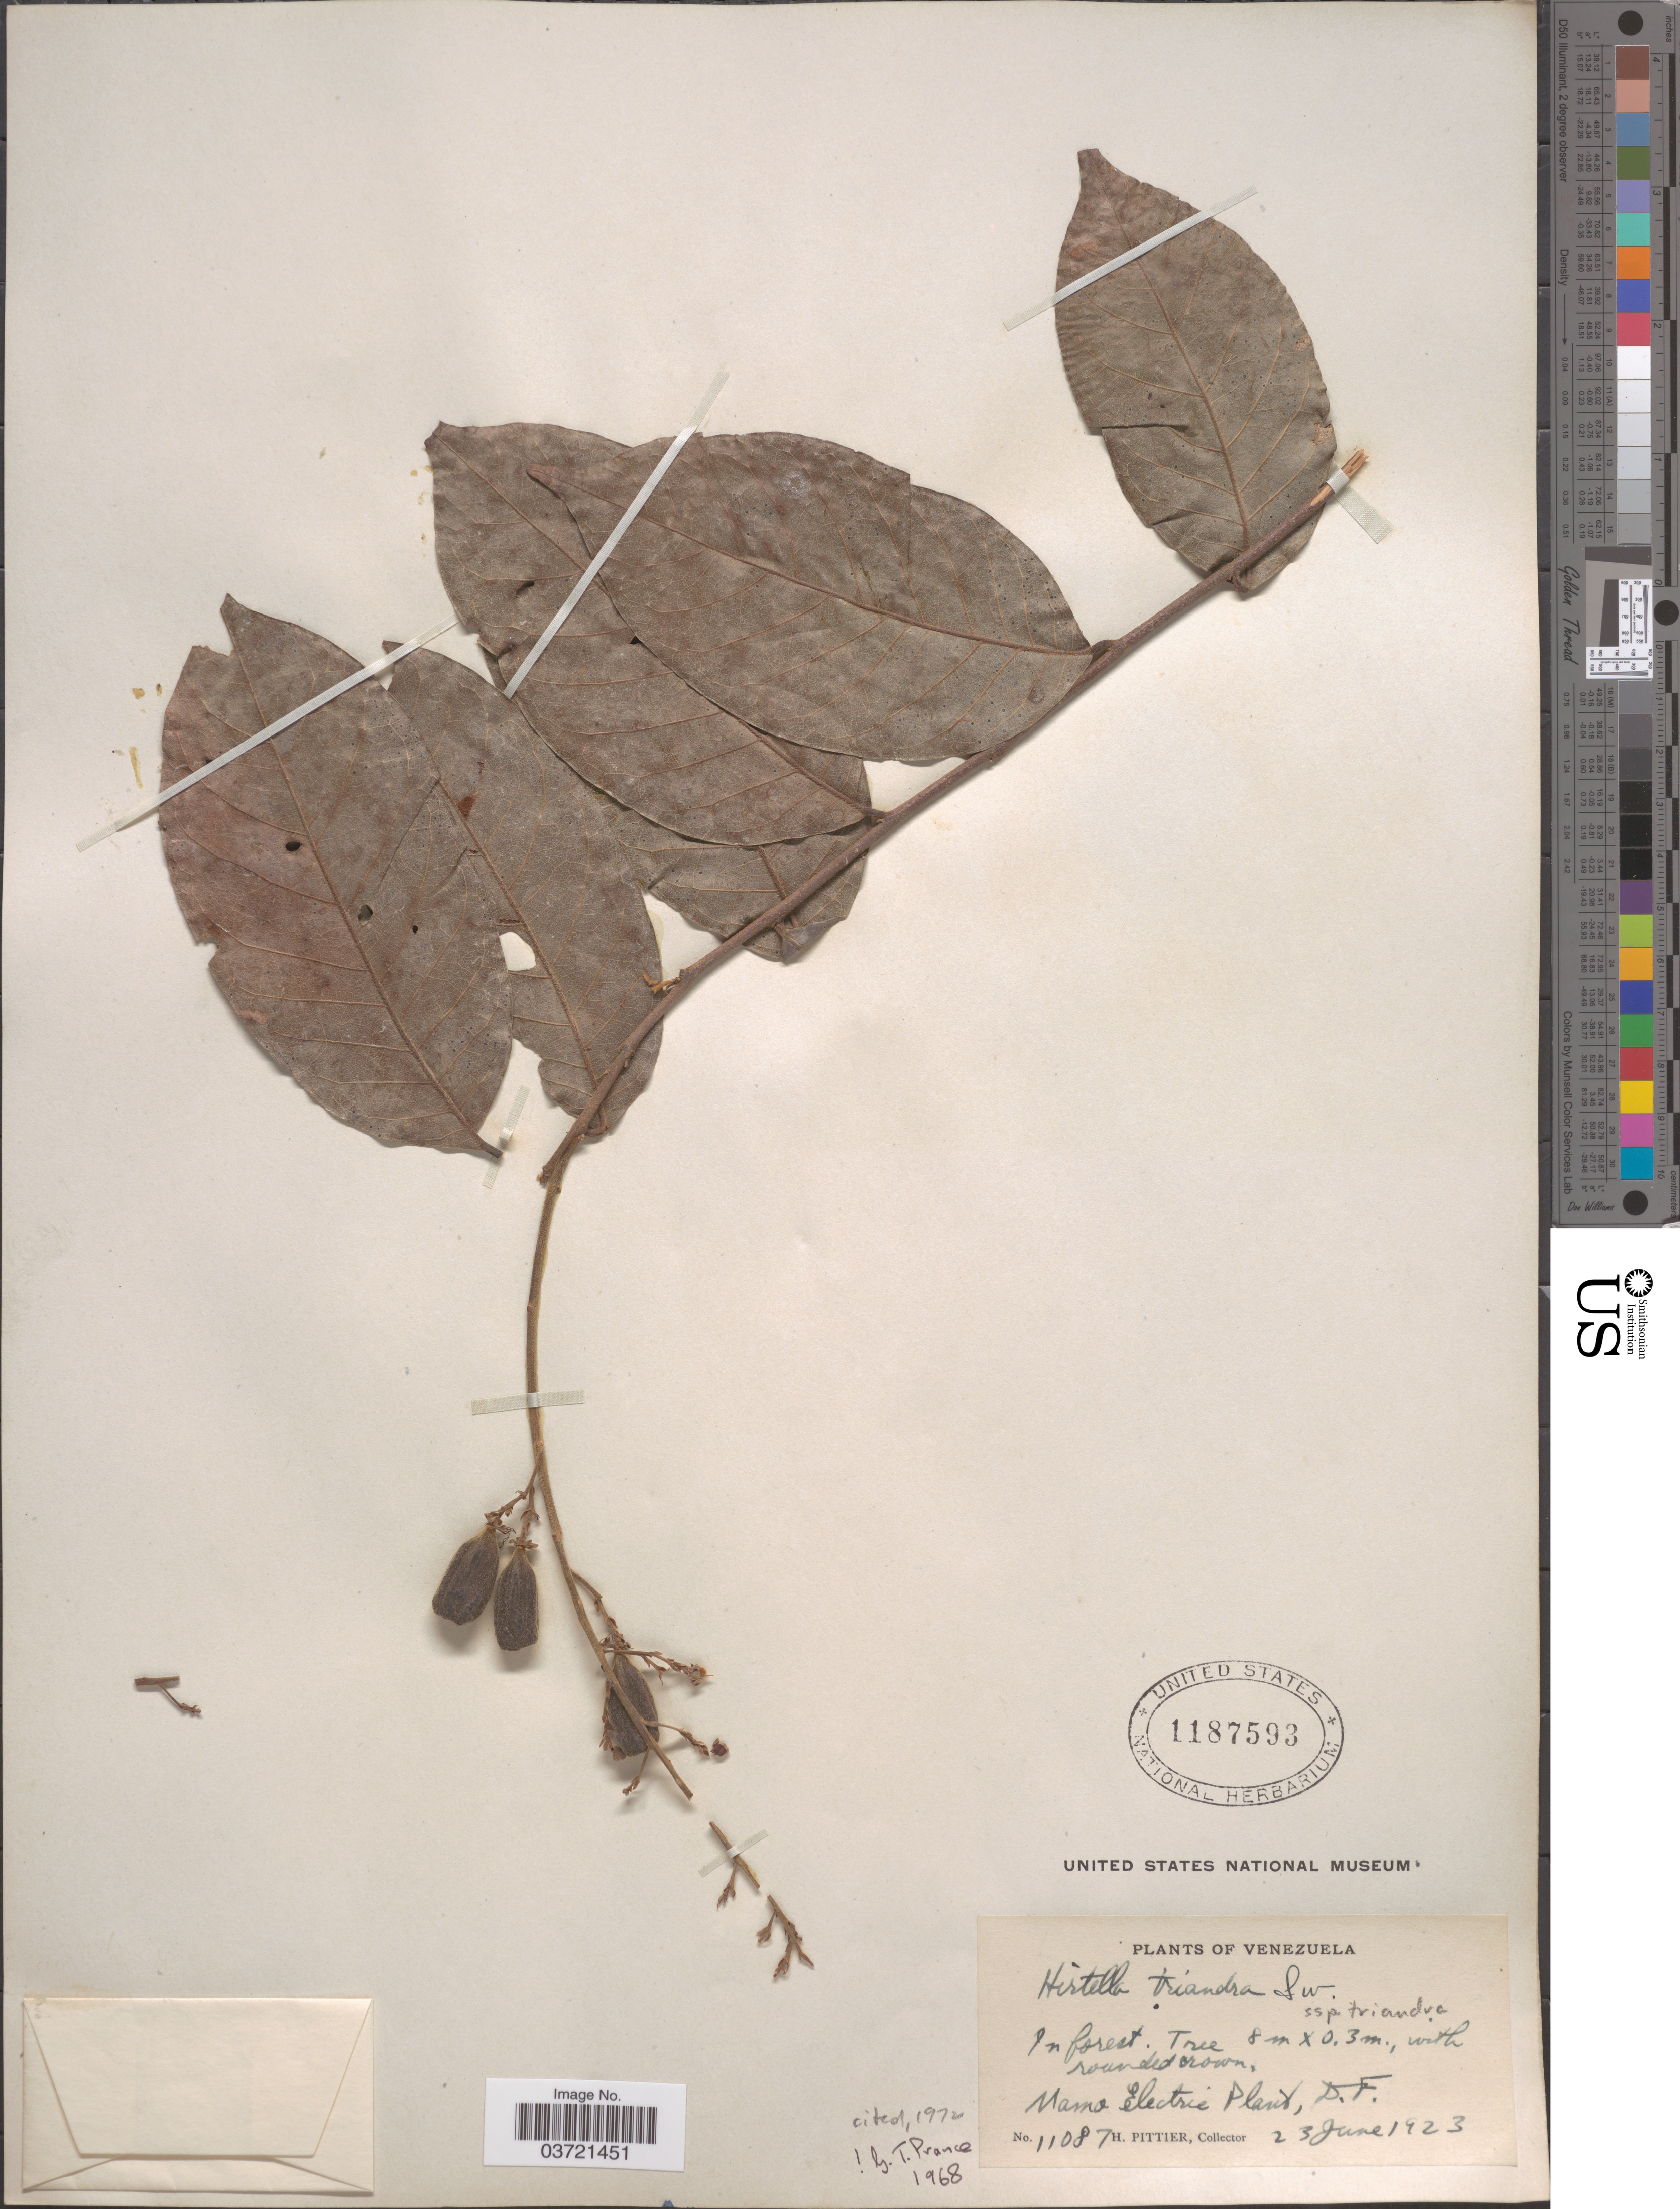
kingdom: Plantae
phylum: Tracheophyta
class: Magnoliopsida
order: Malpighiales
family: Chrysobalanaceae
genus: Hirtella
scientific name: Hirtella triandra subsp. triandra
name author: Sw.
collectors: H. F. Pittier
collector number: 11087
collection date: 1923-06-23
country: Venezuela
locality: Mamo Electric Plant, D. F.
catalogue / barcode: US 1187593